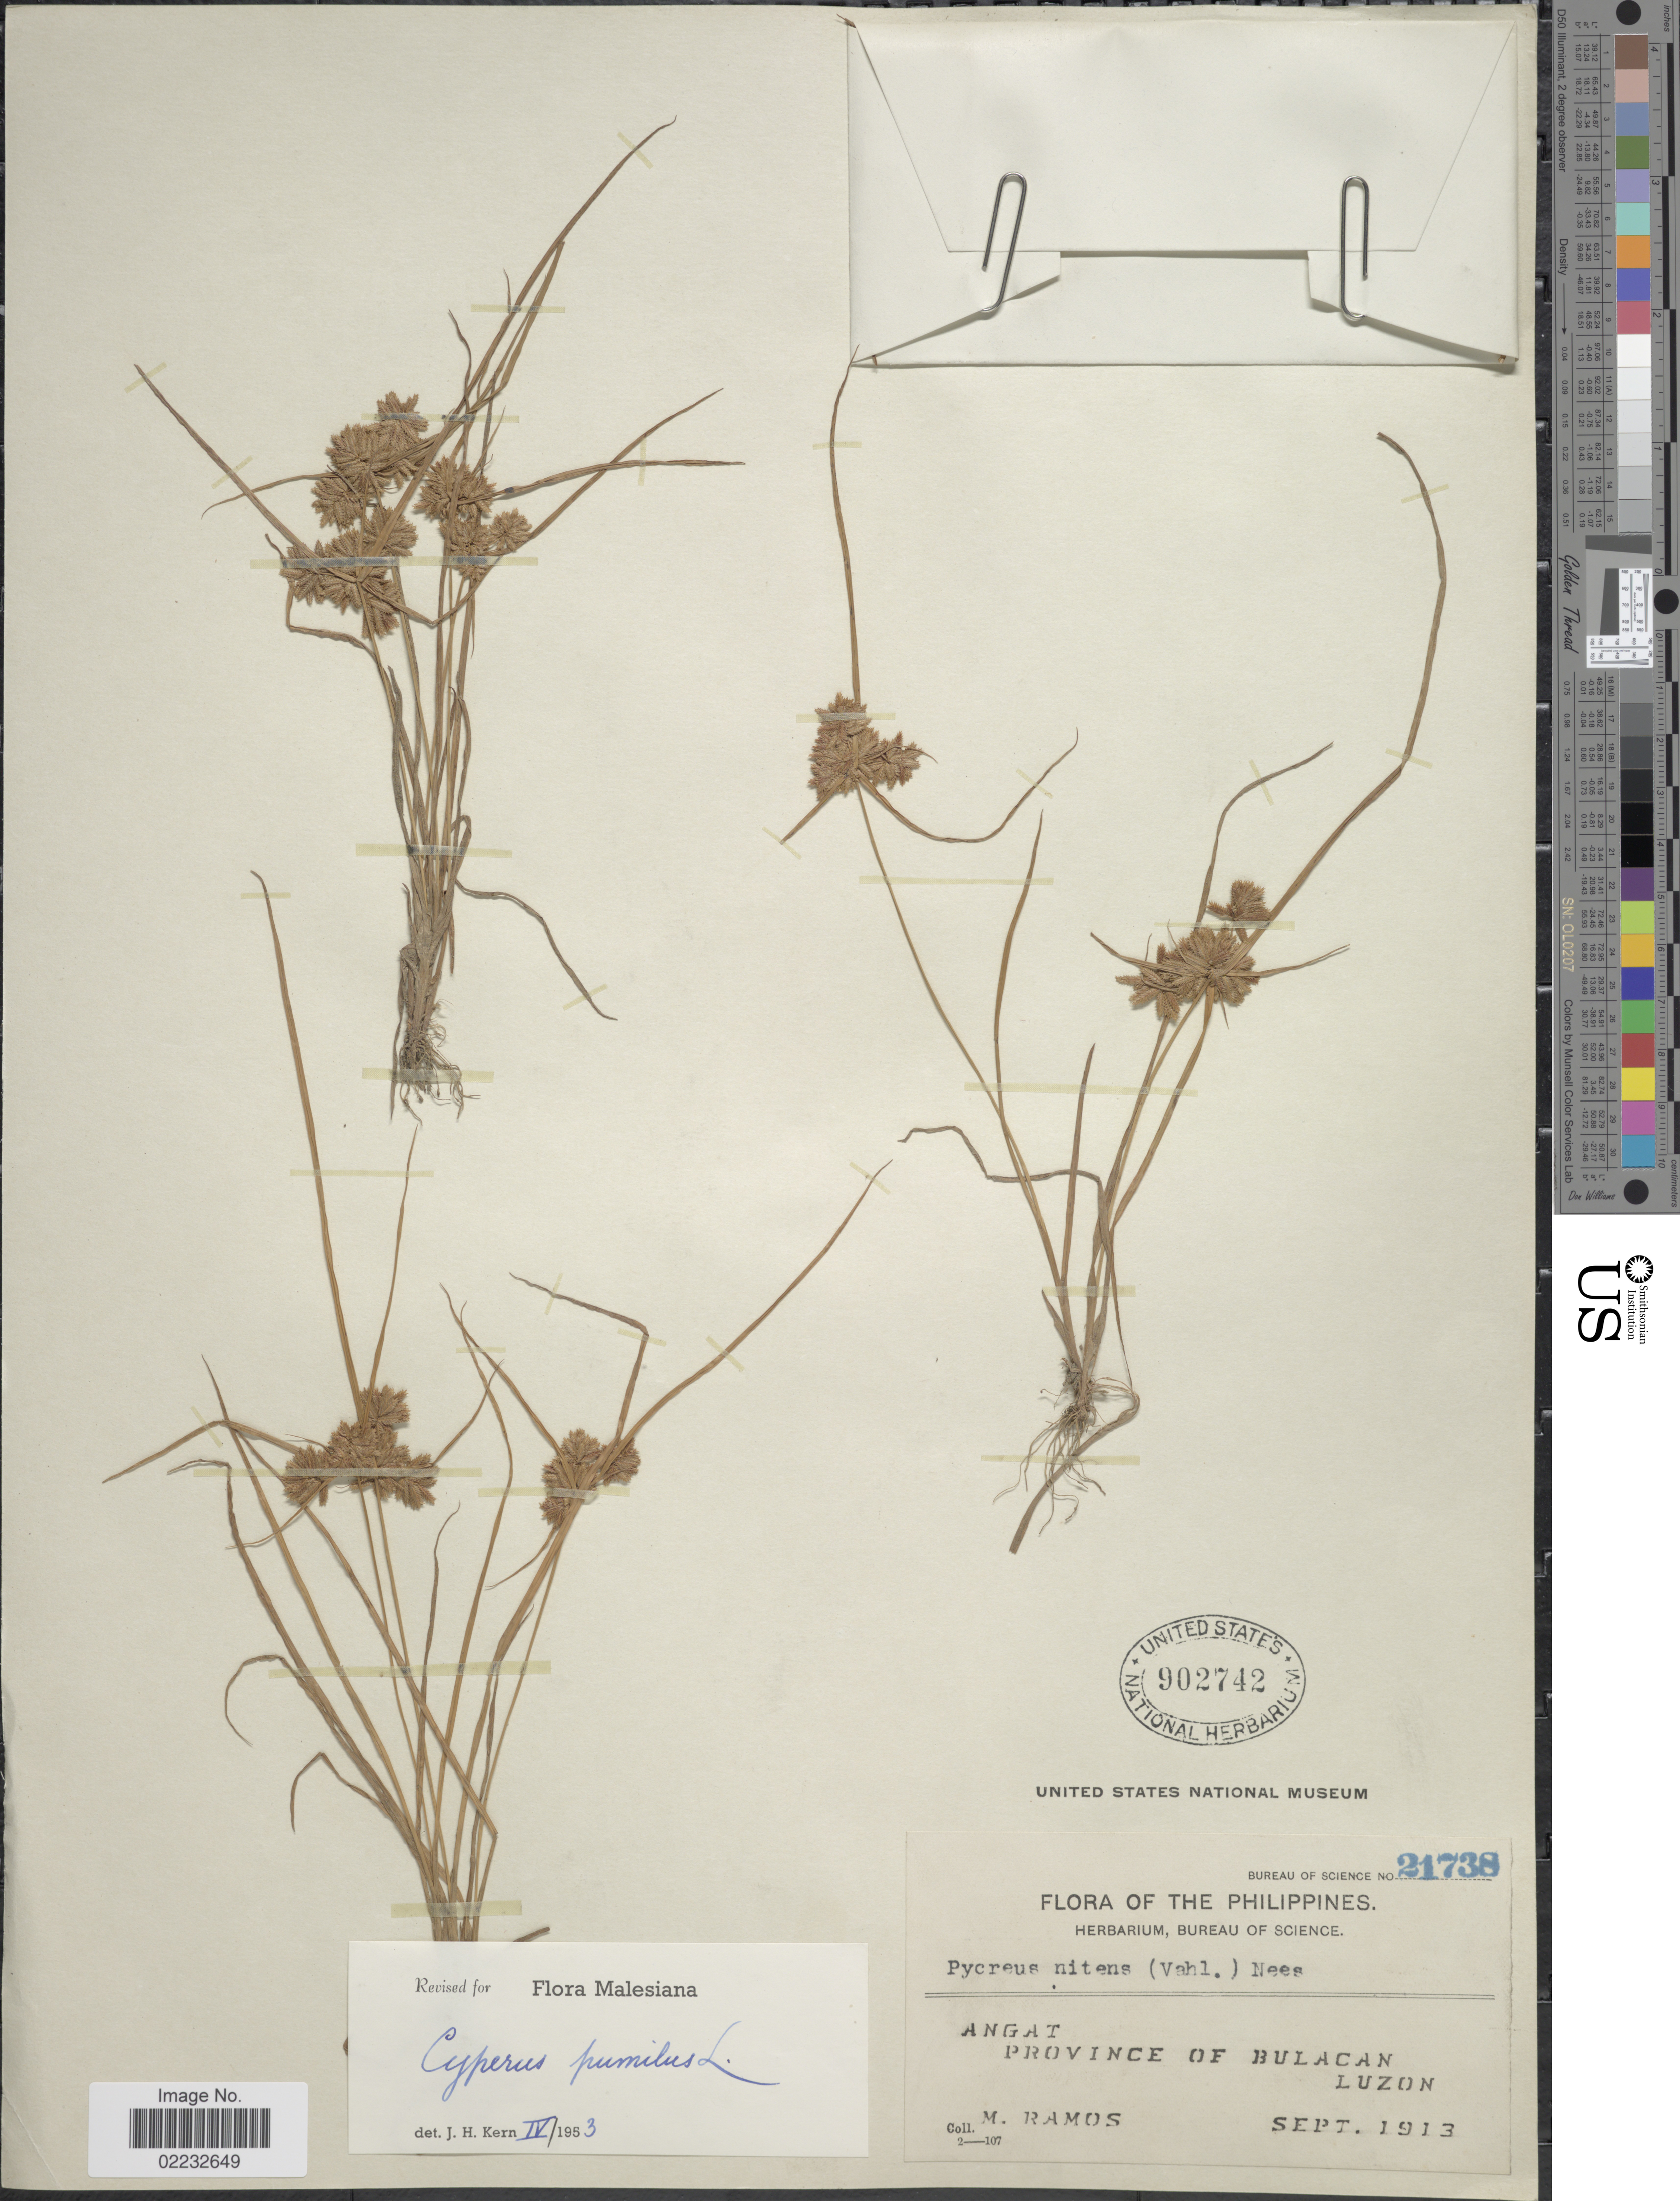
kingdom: Plantae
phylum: Tracheophyta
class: Liliopsida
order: Poales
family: Cyperaceae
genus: Cyperus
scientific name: Cyperus pumilus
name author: L.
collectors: M. Ramos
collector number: Bureau of Science 21738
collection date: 1913-09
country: Philippines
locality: Angat. Province of Bulacan, Luzon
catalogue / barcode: US 902742